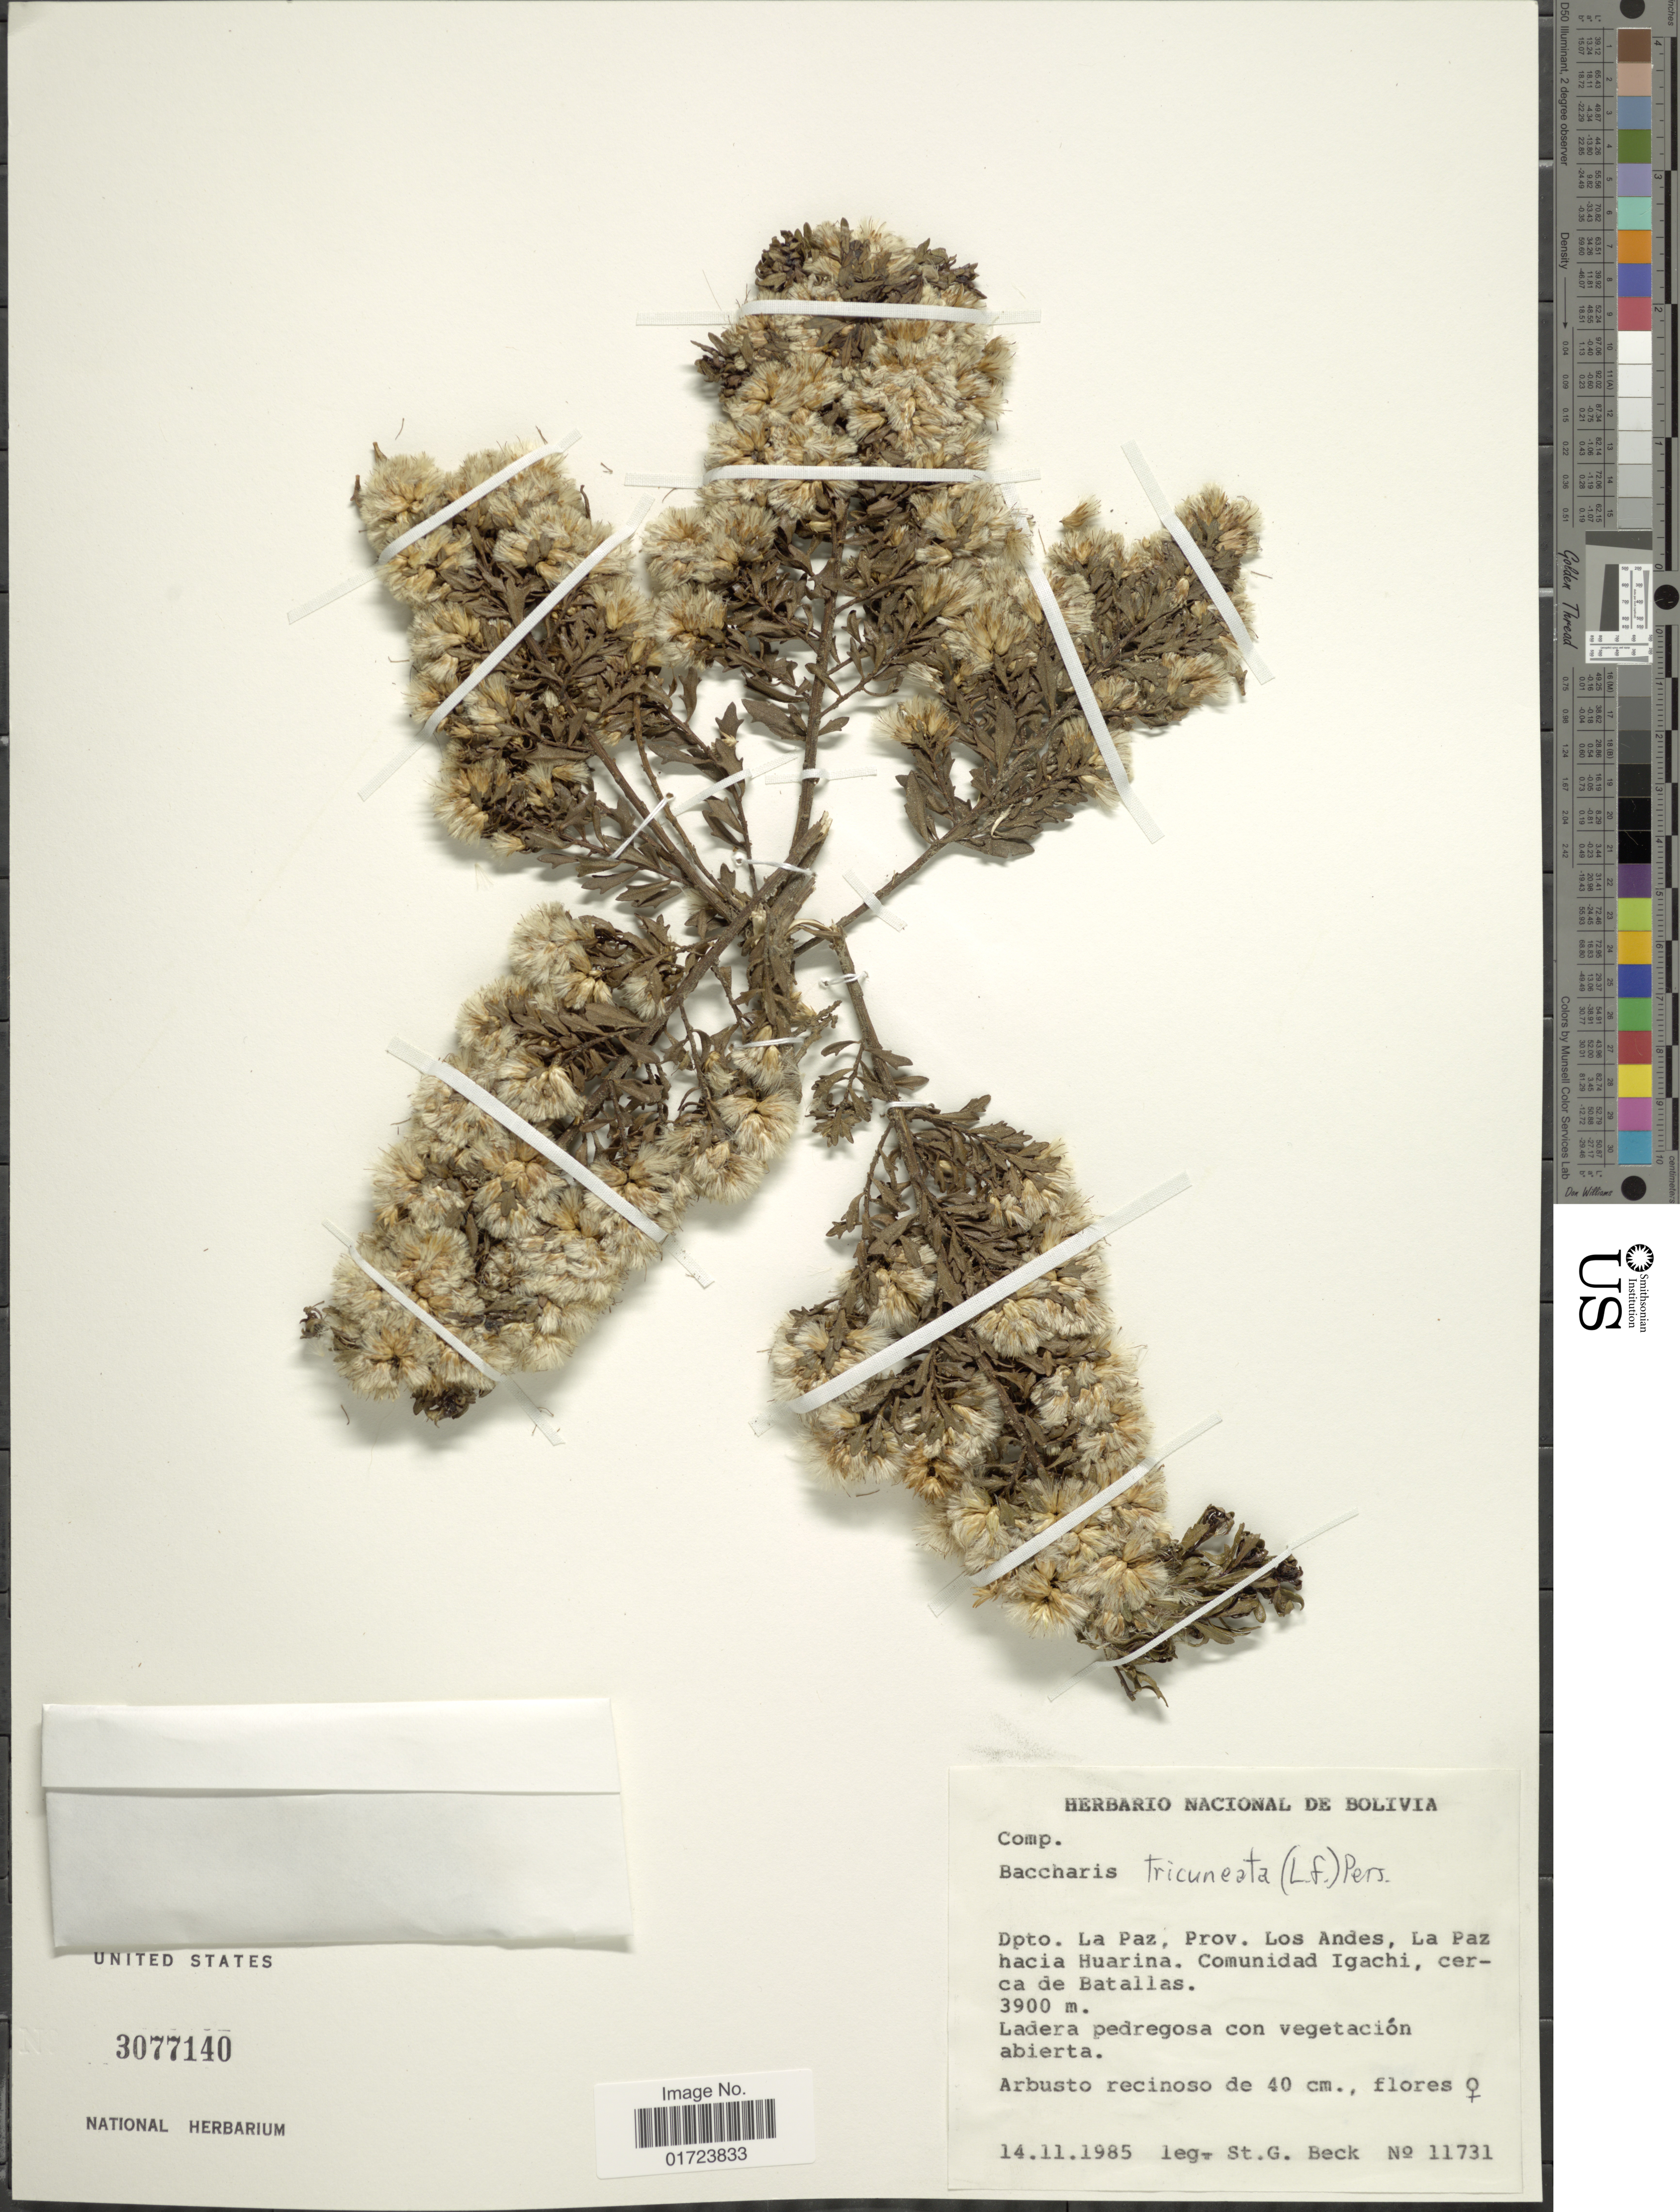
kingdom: Plantae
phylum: Tracheophyta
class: Magnoliopsida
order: Asterales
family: Asteraceae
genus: Baccharis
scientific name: Baccharis tricuneata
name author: (L. f.) Pers.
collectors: S. G. Beck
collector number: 11731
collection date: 1985-11-14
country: Bolivia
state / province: La Paz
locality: Dpto. La Paz. Prov. Los Andes, La Paz. hacia Huarina. Comunidad Igachi, cerca de Batallas.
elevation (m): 3900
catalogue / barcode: US 3077140